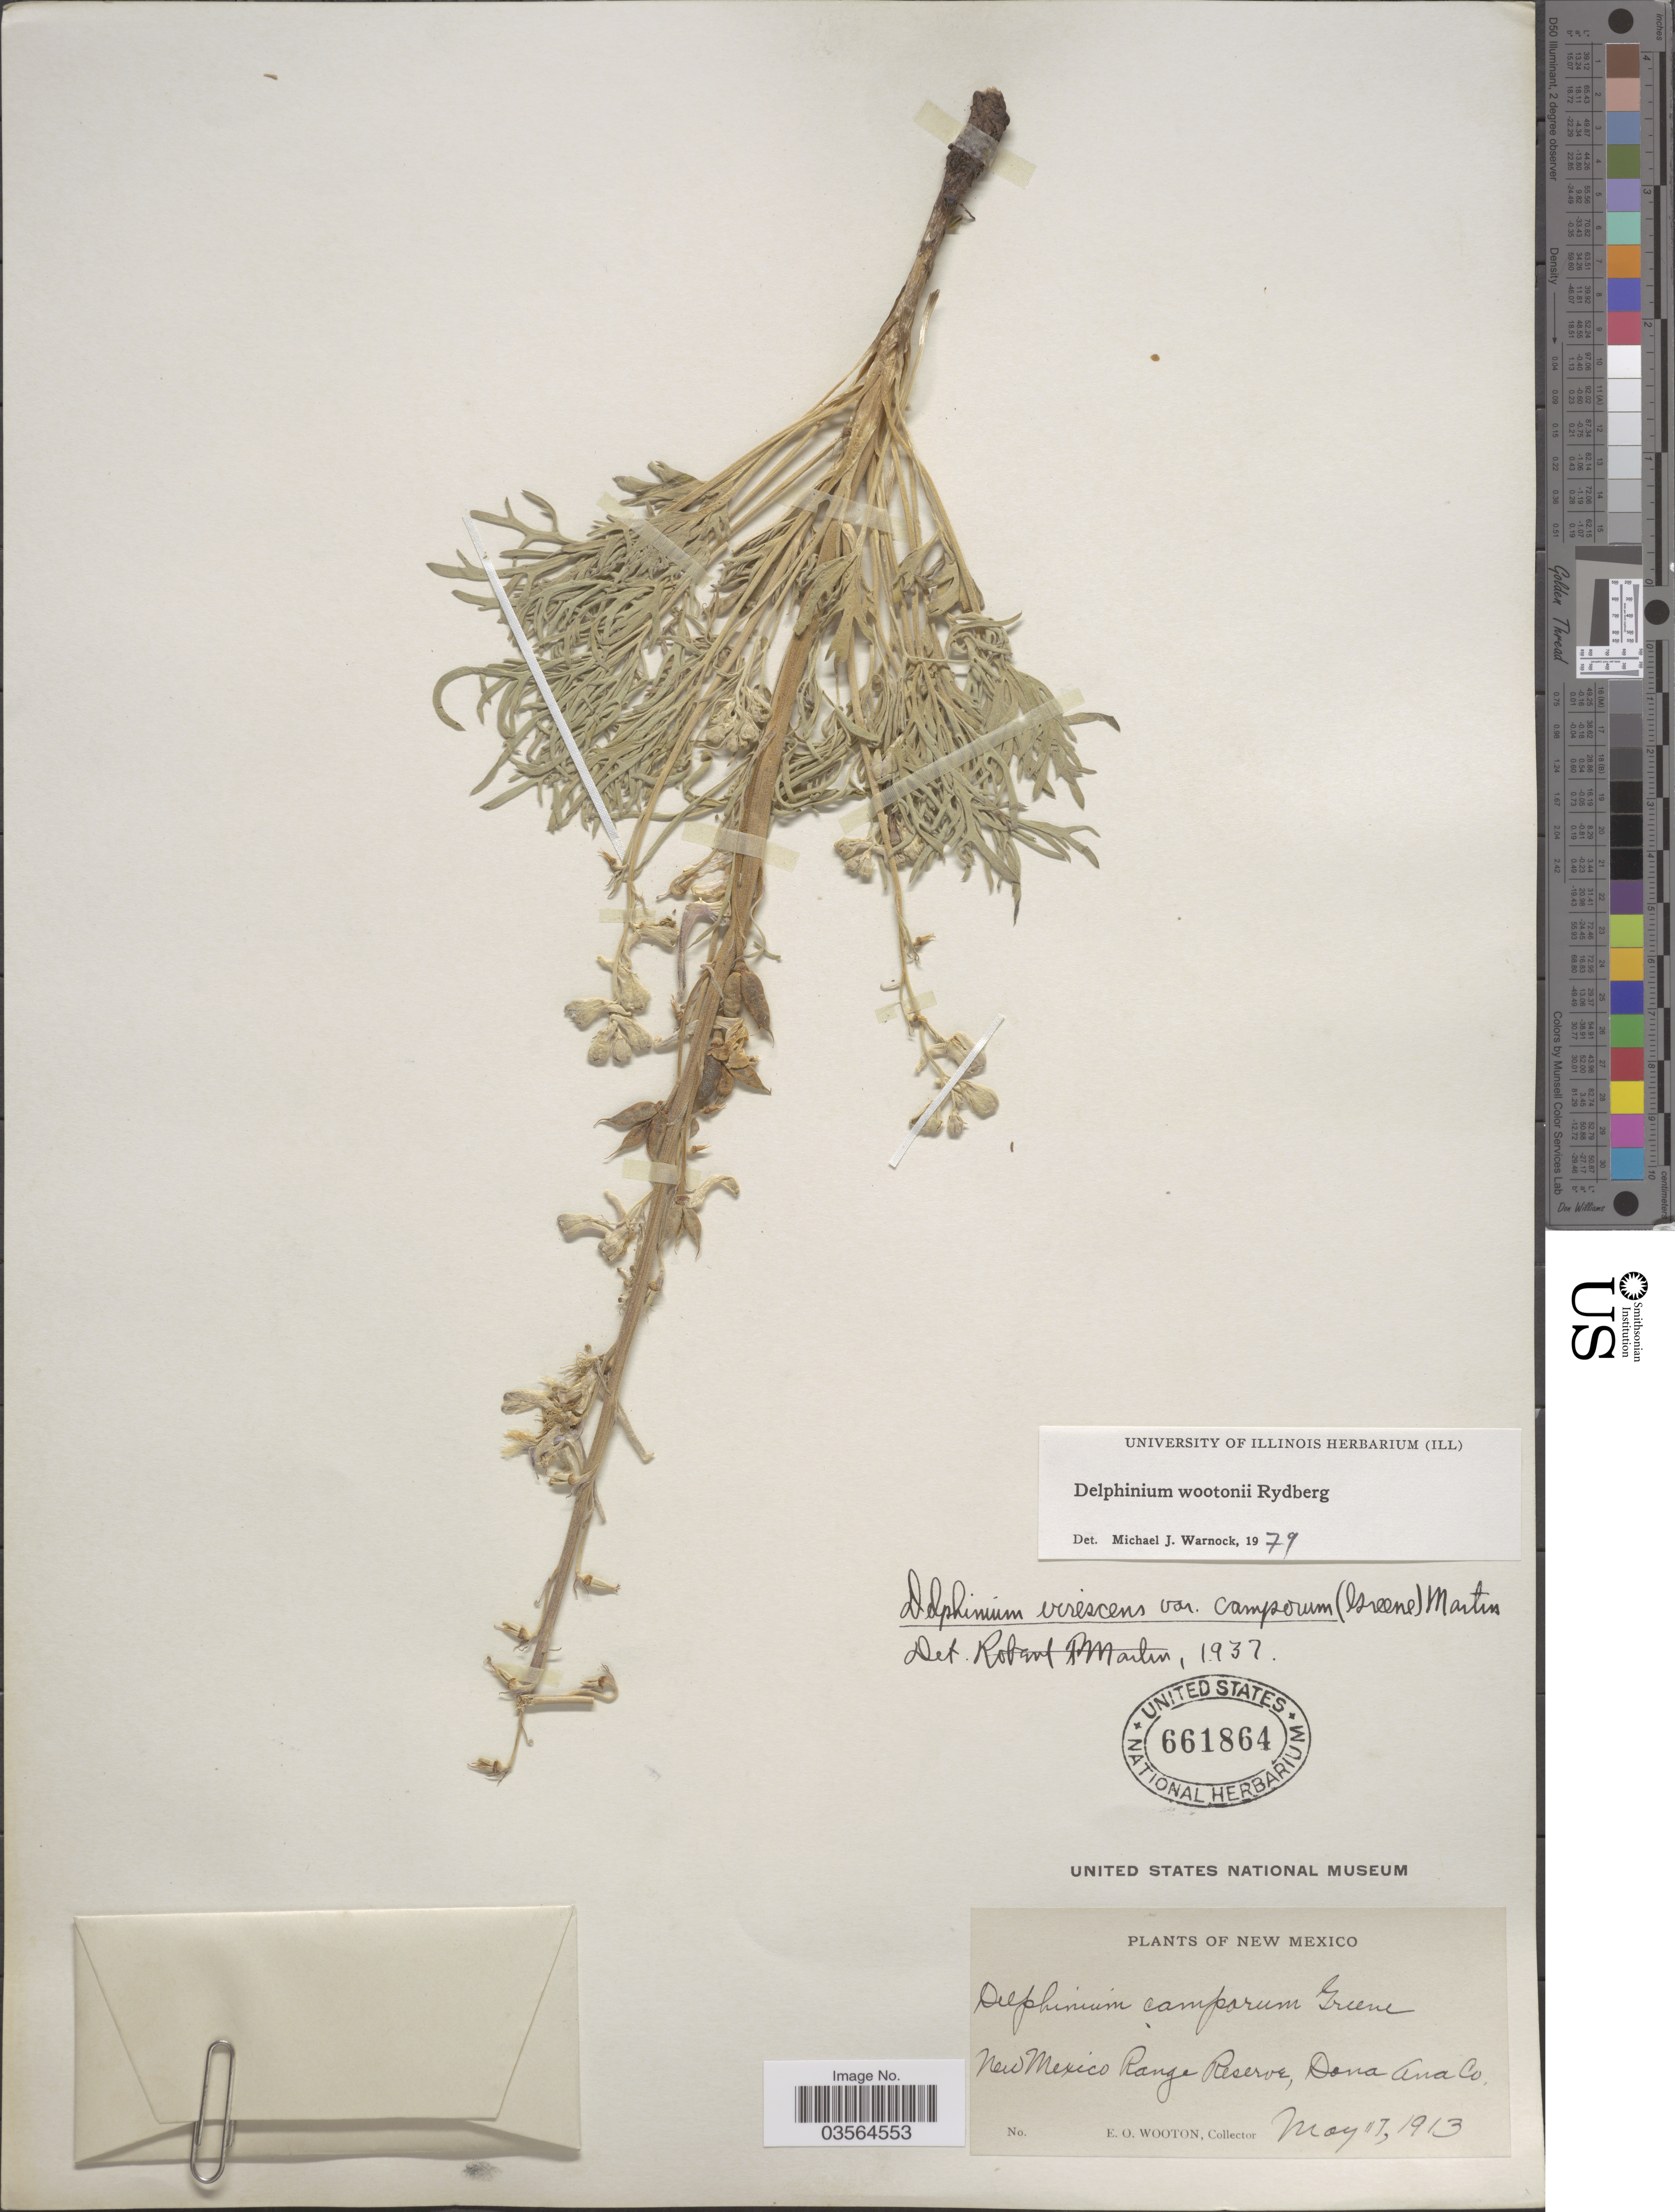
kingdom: Plantae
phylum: Tracheophyta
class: Magnoliopsida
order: Ranunculales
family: Ranunculaceae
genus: Delphinium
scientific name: Delphinium wootonii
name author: Rydb.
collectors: E. O. Wooton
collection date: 1913-05-17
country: United States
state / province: New Mexico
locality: New Mexico Range Reserve, Dona Ana Co.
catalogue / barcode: US 661864